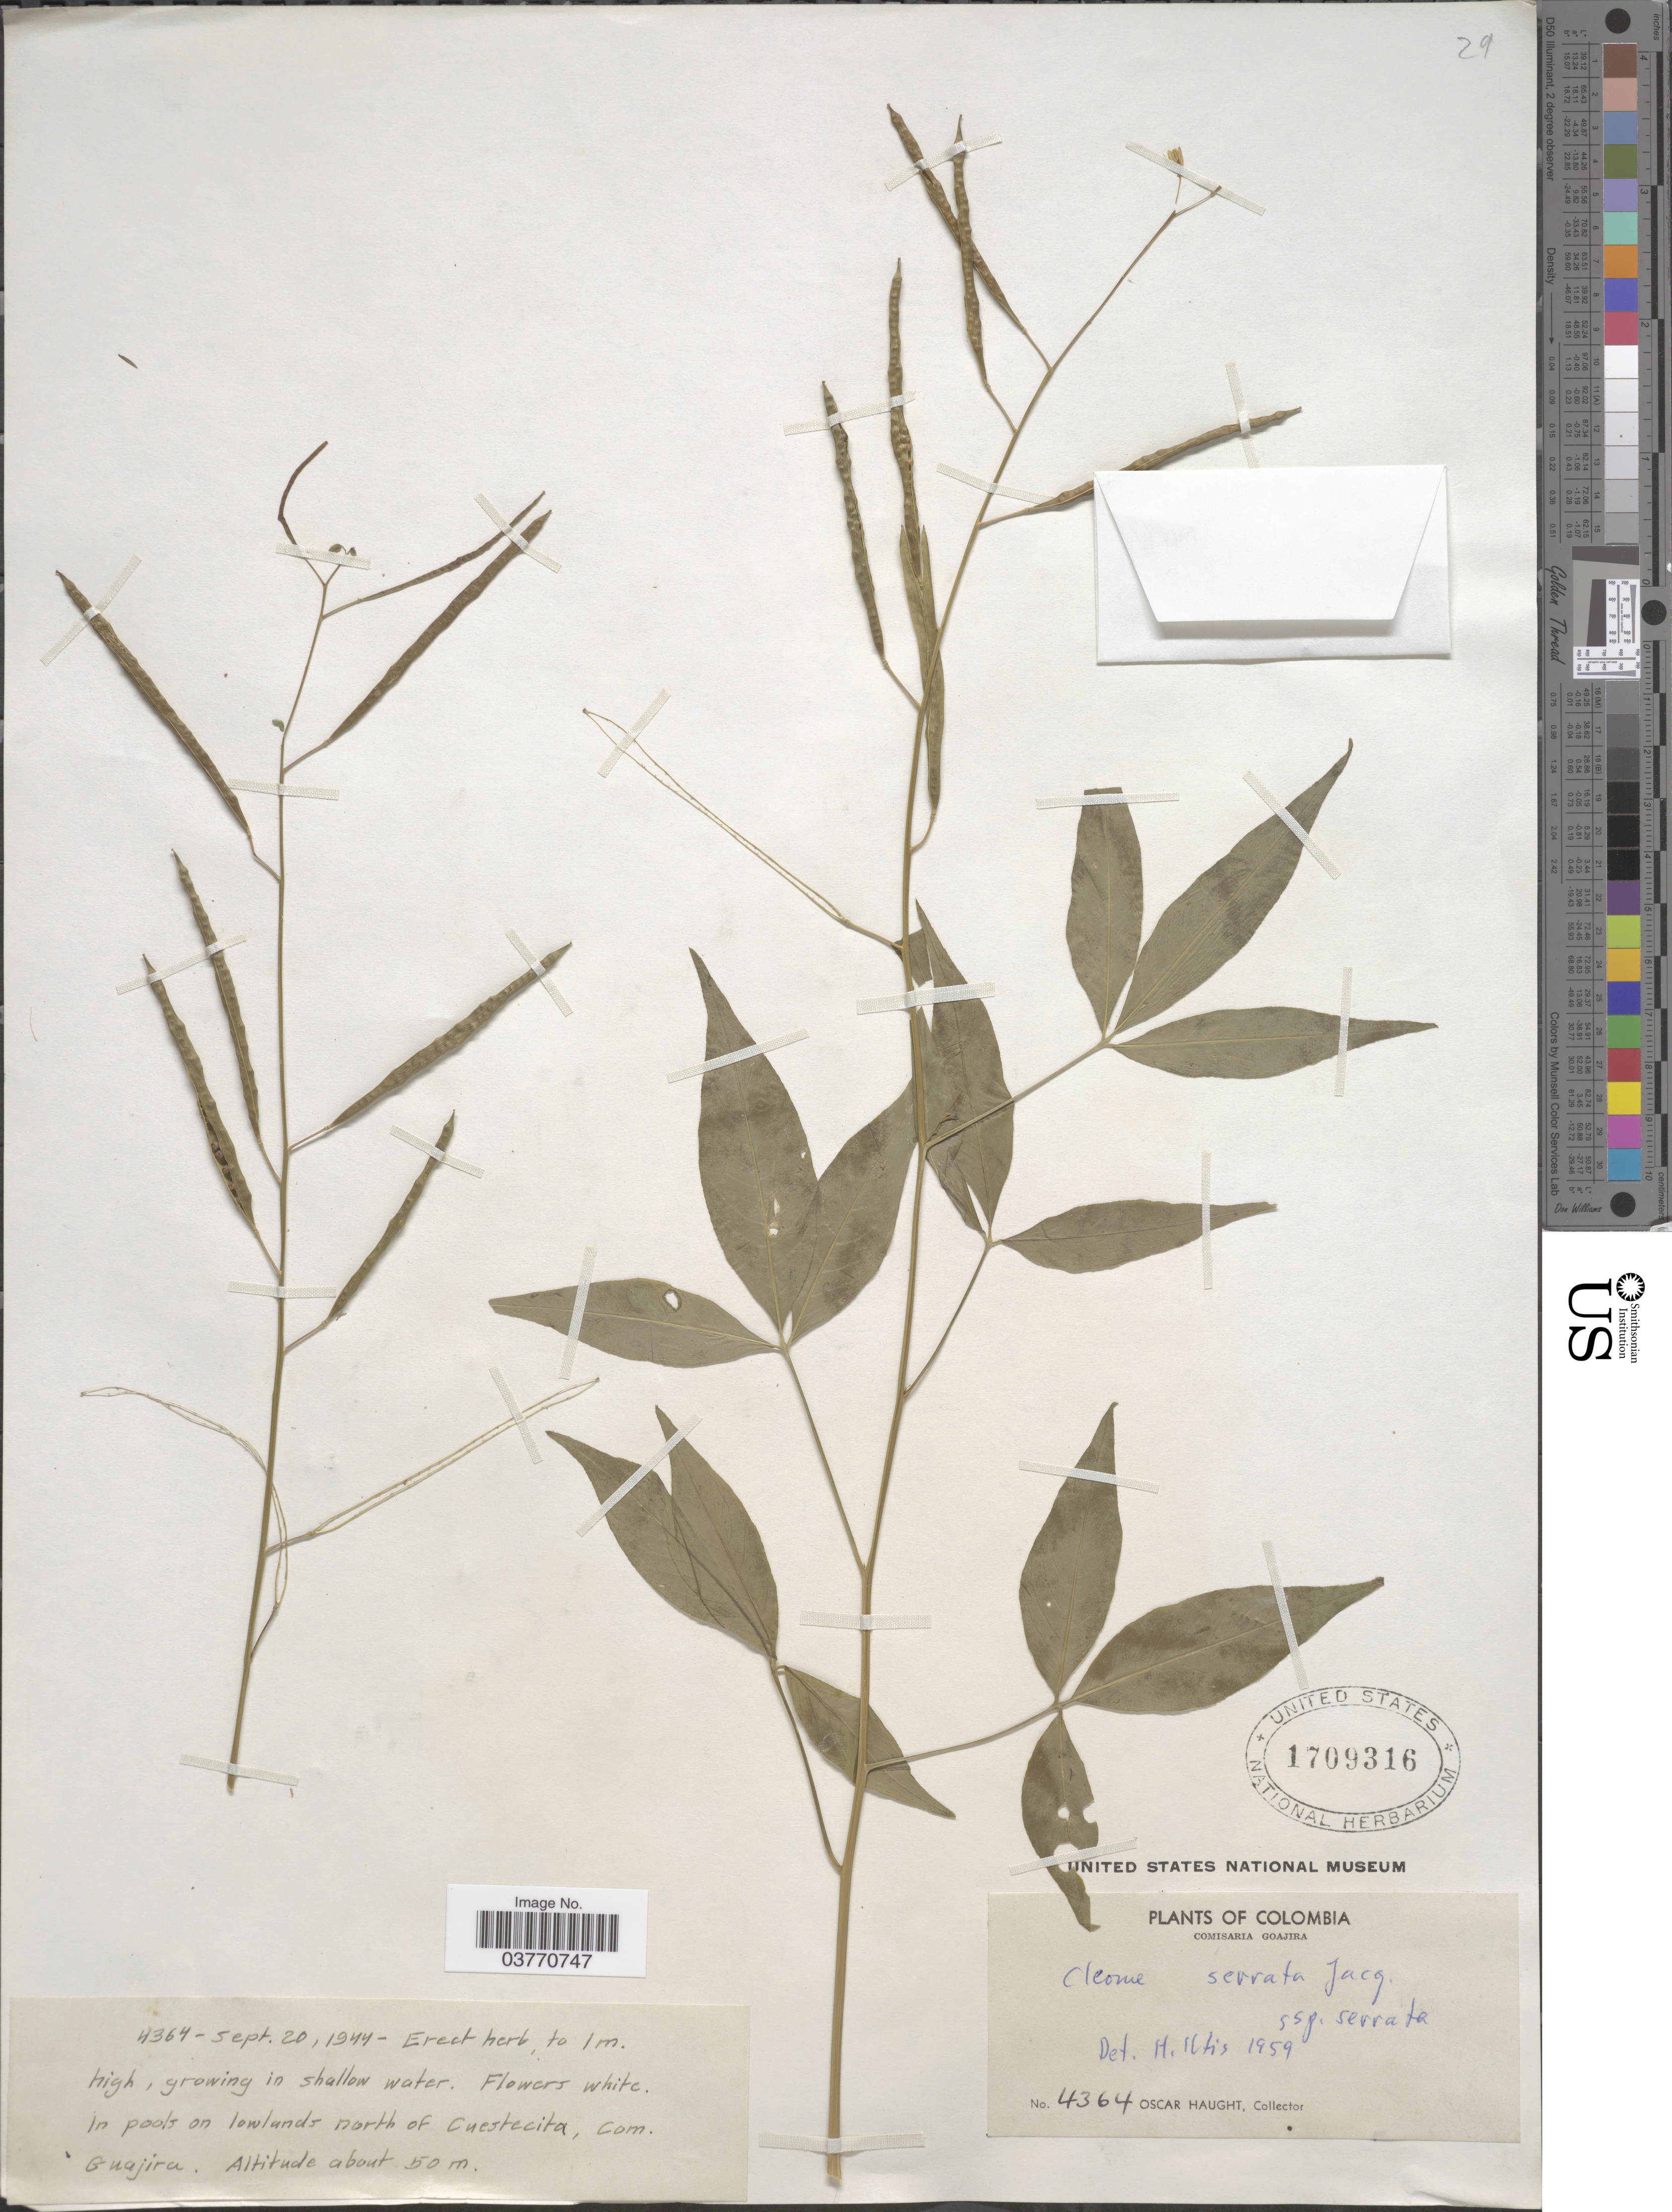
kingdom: Plantae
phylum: Tracheophyta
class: Magnoliopsida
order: Brassicales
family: Cleomaceae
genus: Cleoserrata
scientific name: Cleoserrata serrata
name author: (Jacq.) Iltis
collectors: O. L. Haught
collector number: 4364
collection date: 1944-09-20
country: Colombia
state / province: La Guajira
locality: In pools on lowlands north of Cuestecita. Comisaria Goajira.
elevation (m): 50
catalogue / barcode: US 1709316